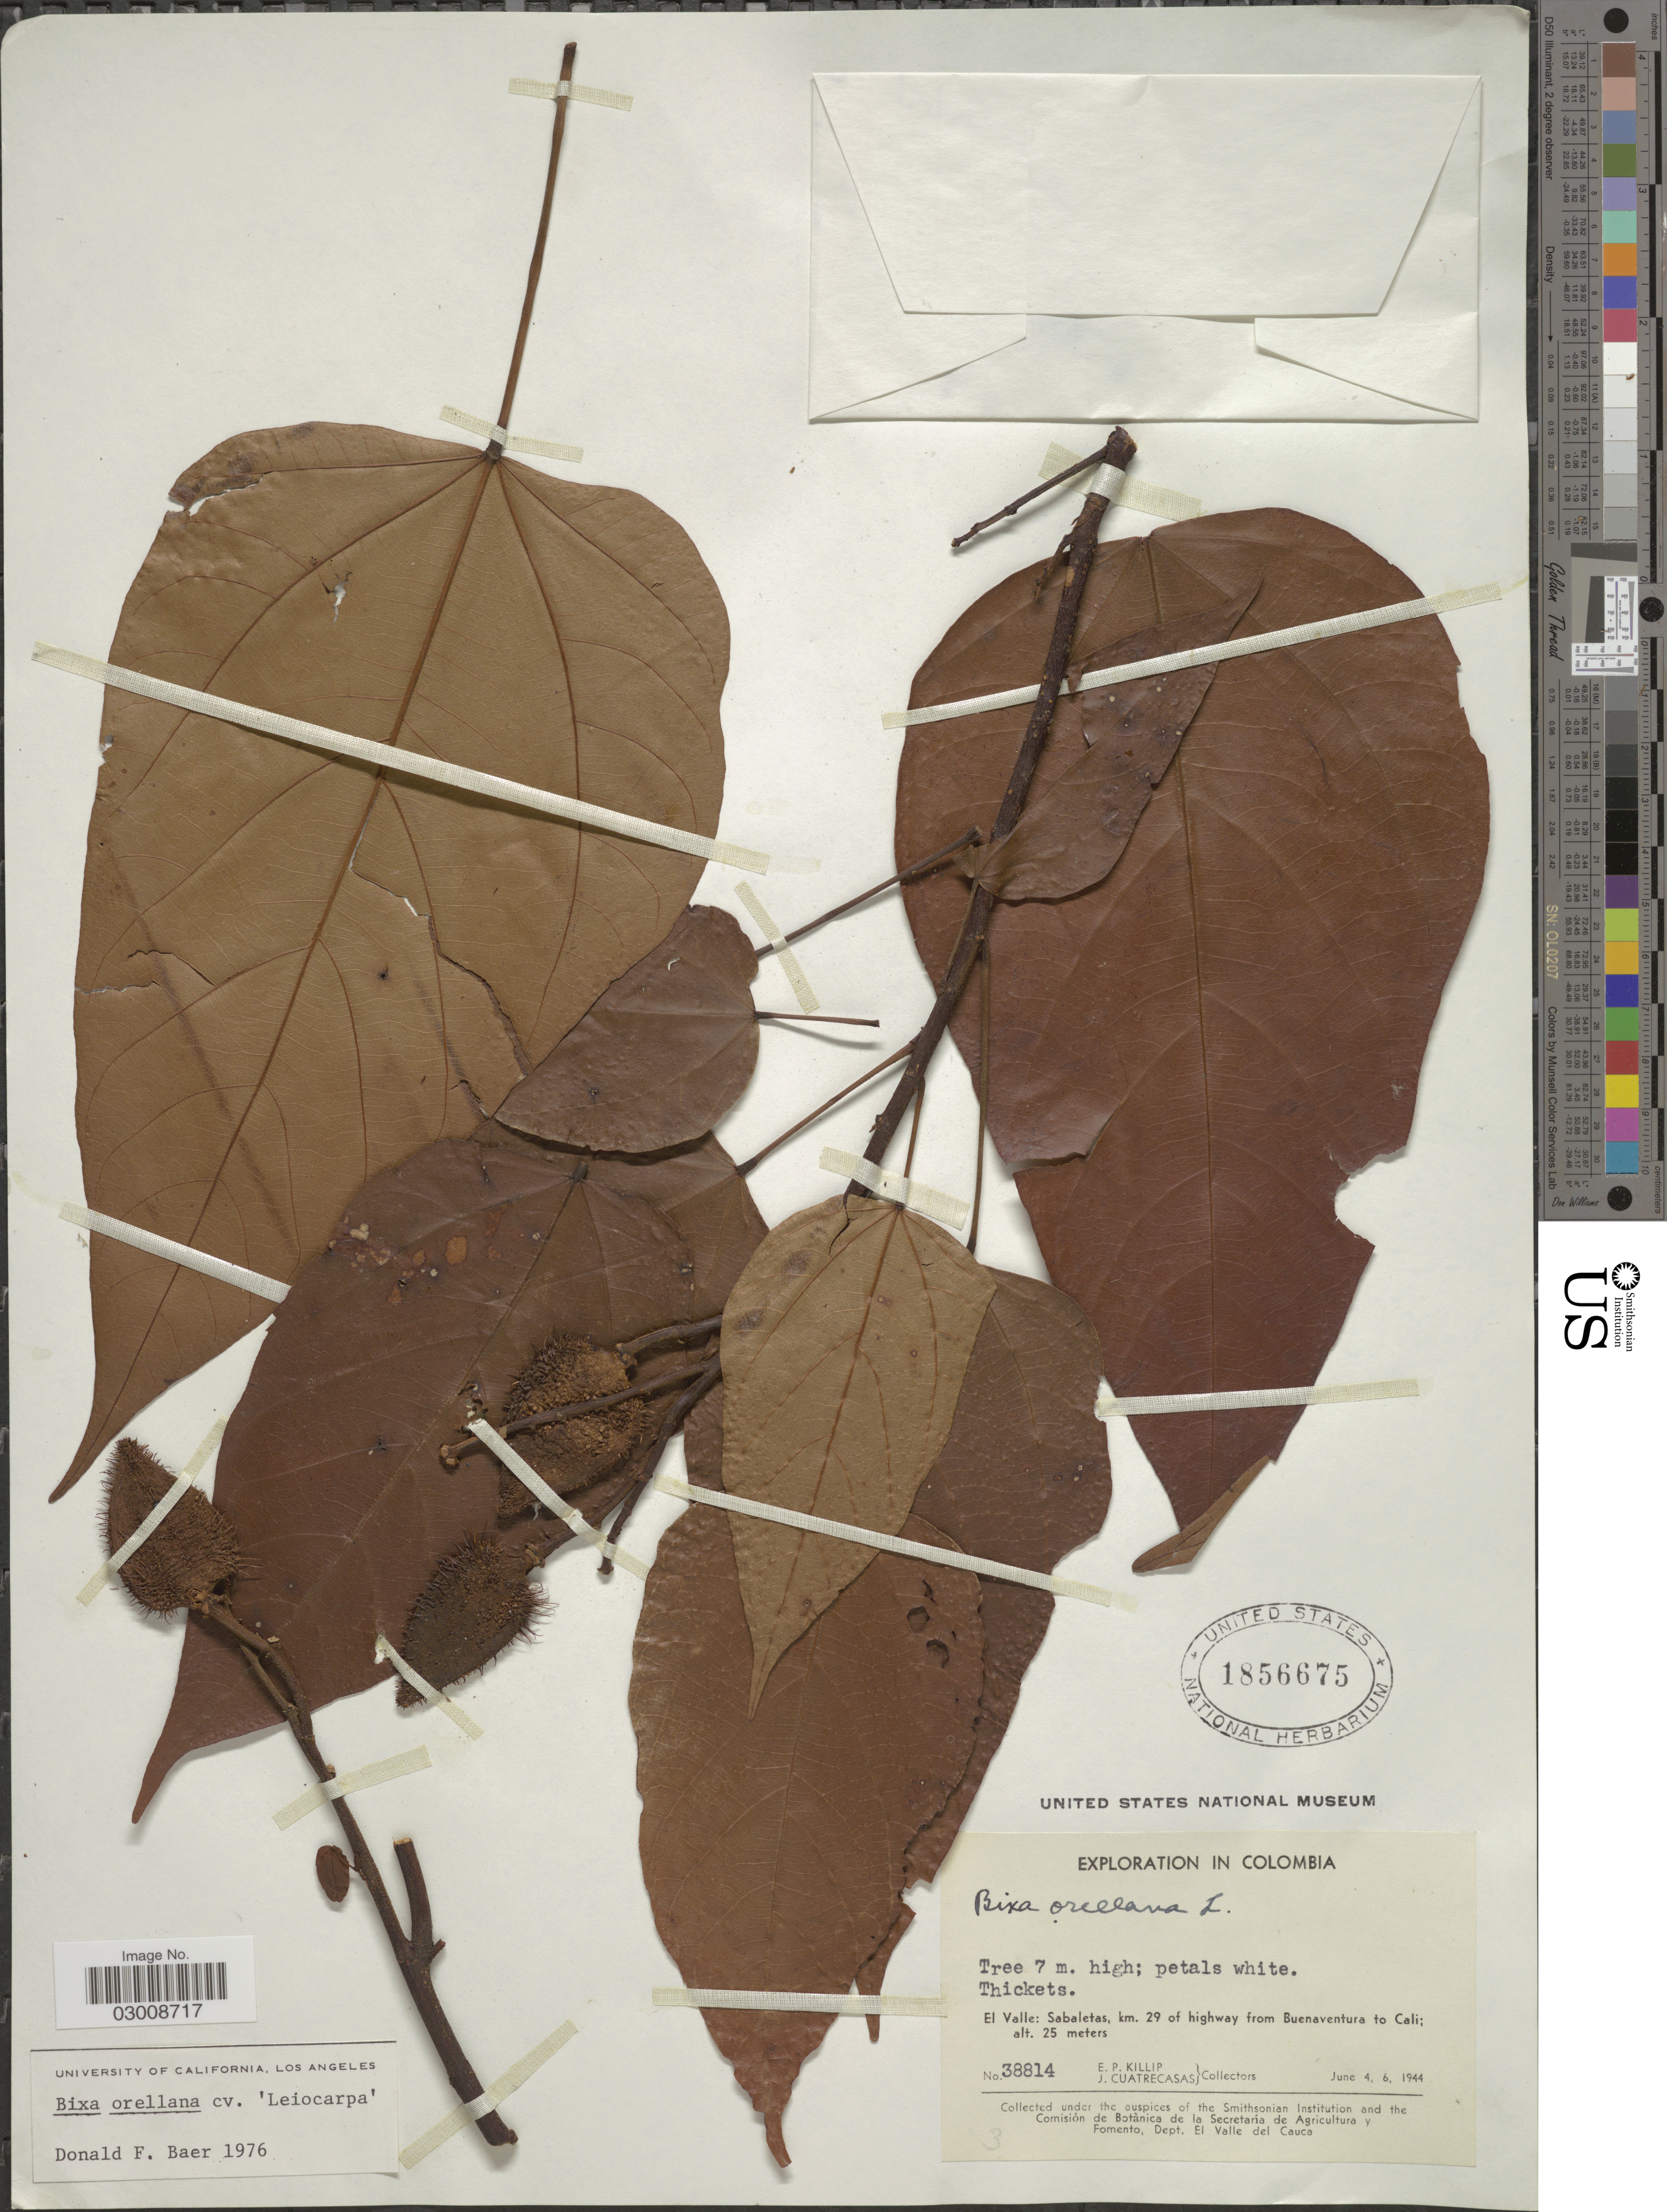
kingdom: Plantae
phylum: Tracheophyta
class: Magnoliopsida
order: Malvales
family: Bixaceae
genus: Bixa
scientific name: Bixa orellana f. leiocarpa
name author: (Kuntze) J.F. Macbr.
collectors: E. P. Killip & J. Cuatrecasas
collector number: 38814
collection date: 1944-06-04/1944-06-06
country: Colombia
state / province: Valle del Cauca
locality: El Valle: Sabaletas, km. 29 of highway from Buenaventura to Cali.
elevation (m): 25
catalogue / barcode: US 1856675